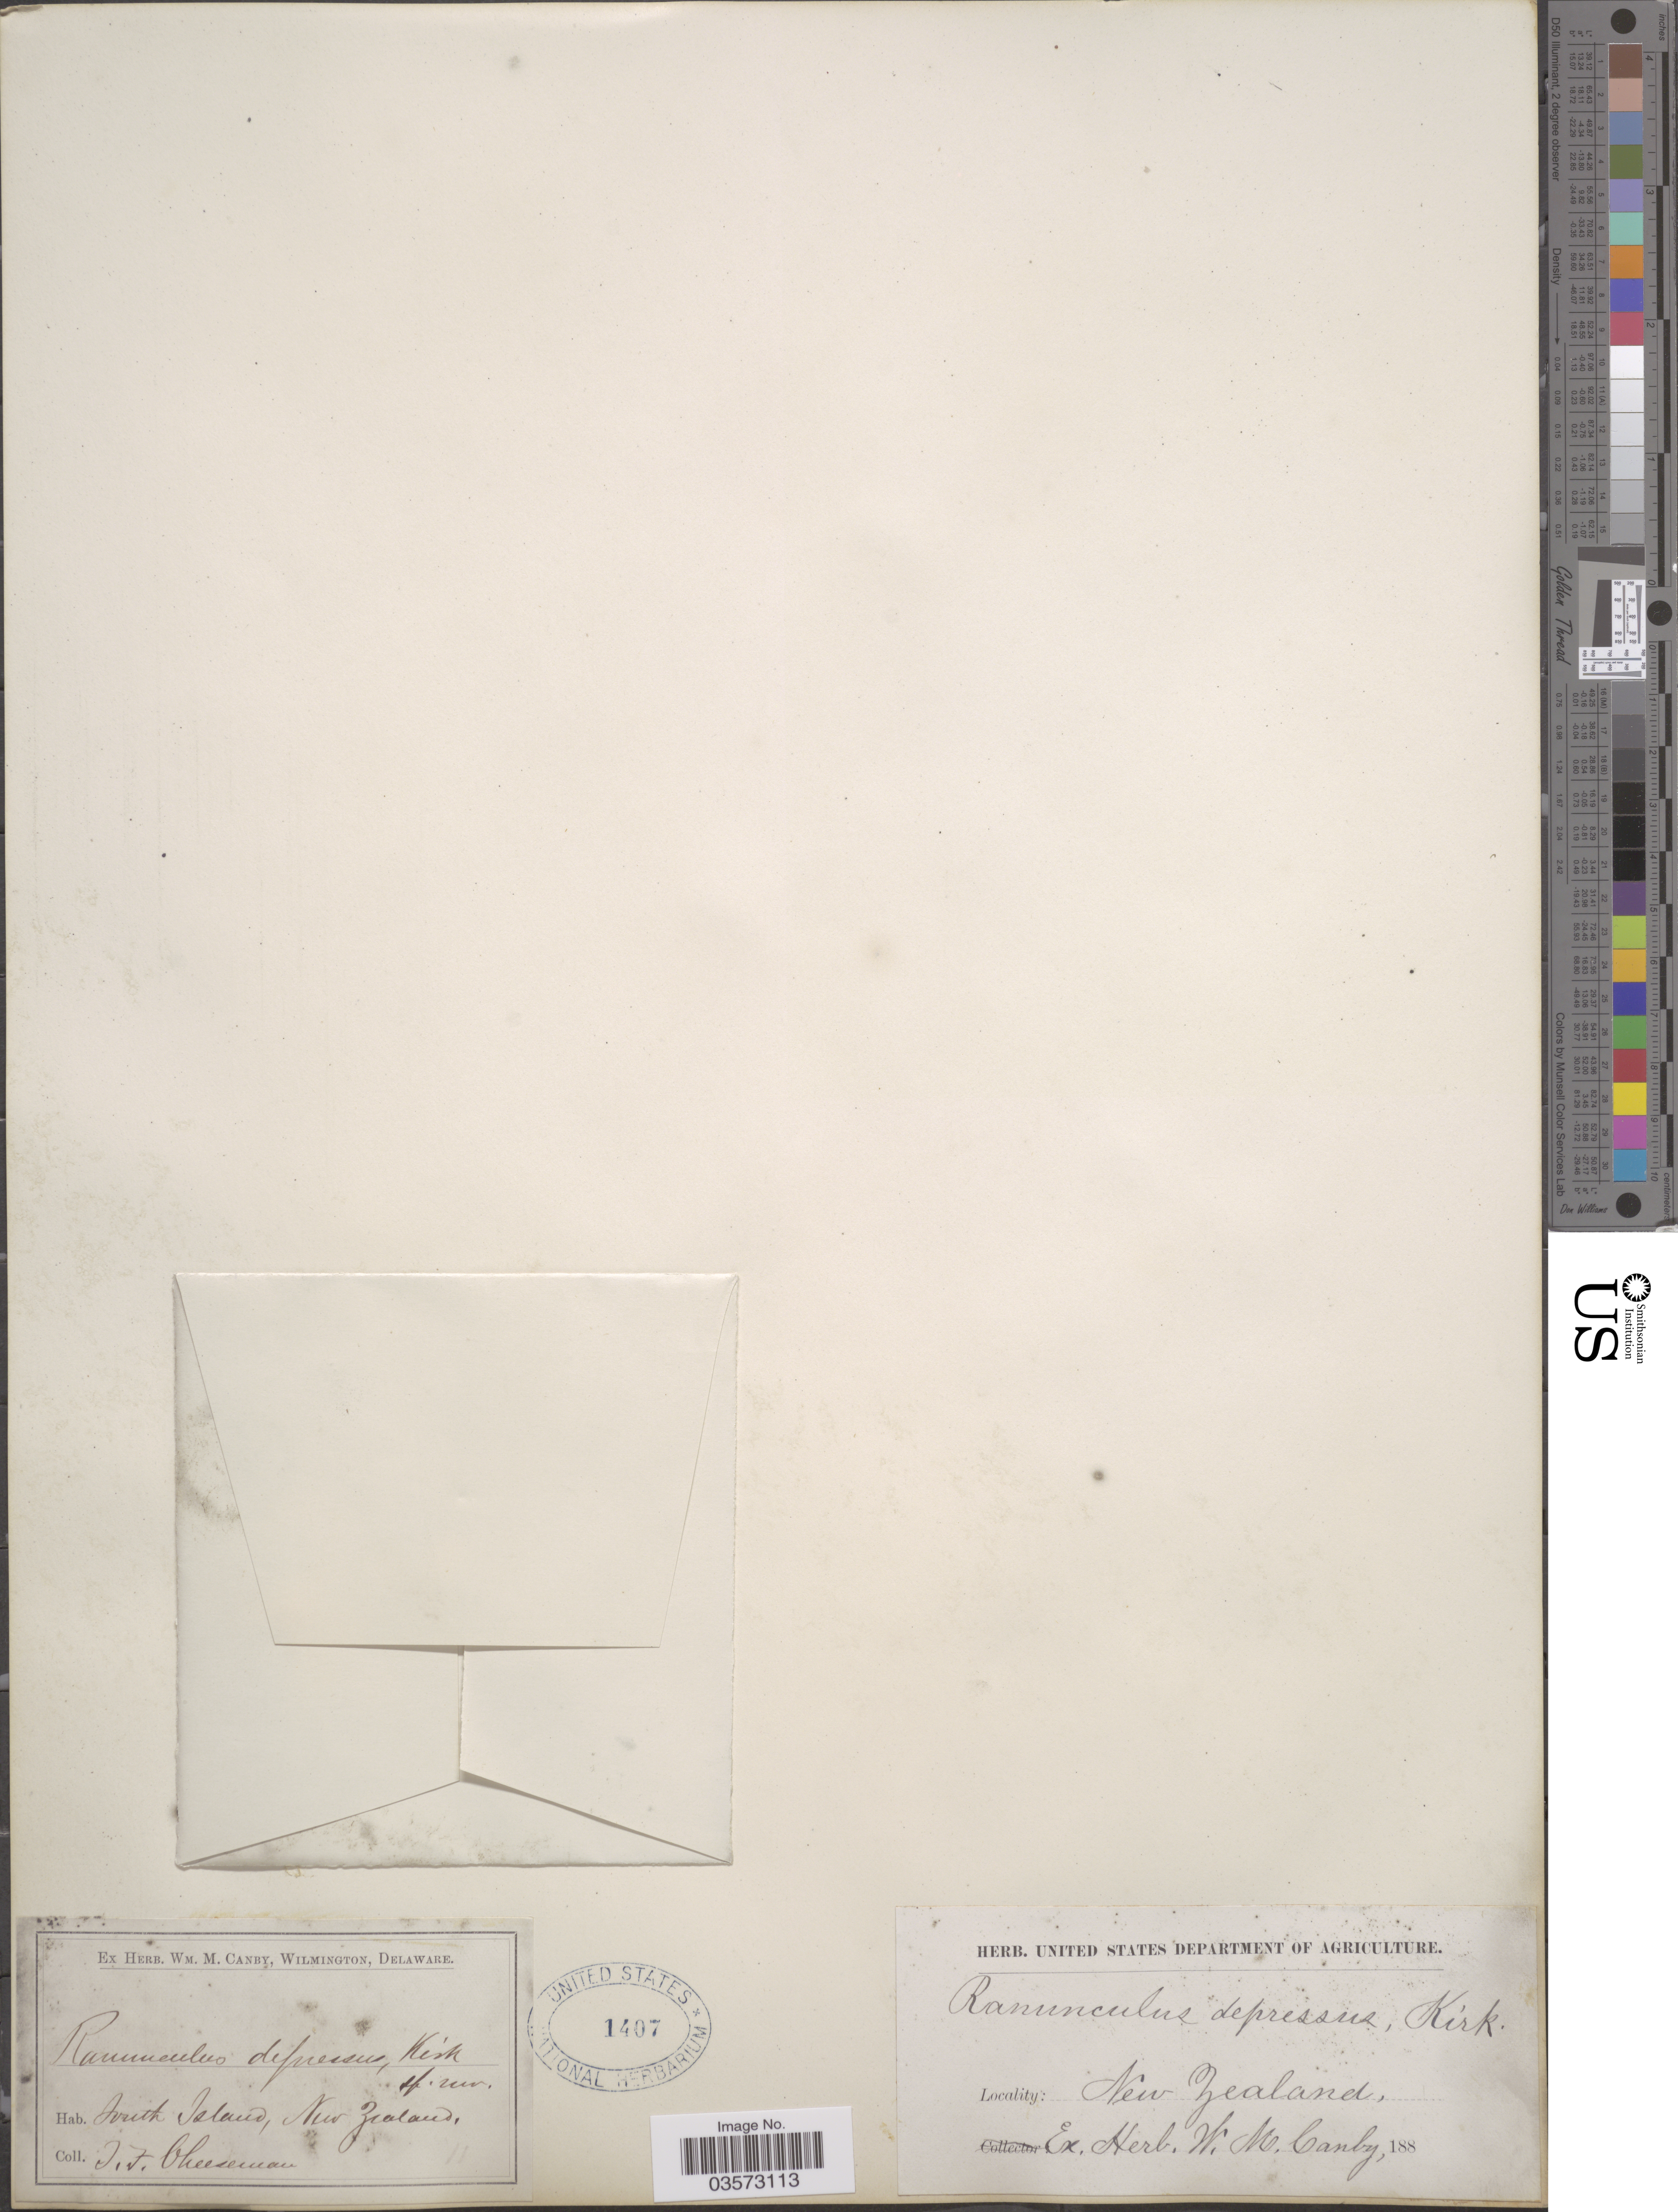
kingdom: Plantae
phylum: Tracheophyta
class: Magnoliopsida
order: Ranunculales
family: Ranunculaceae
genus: Ranunculus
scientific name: Ranunculus depressus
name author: Kirk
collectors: T. F. Cheeseman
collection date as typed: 188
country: New Zealand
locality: South Island.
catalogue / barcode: US 1407